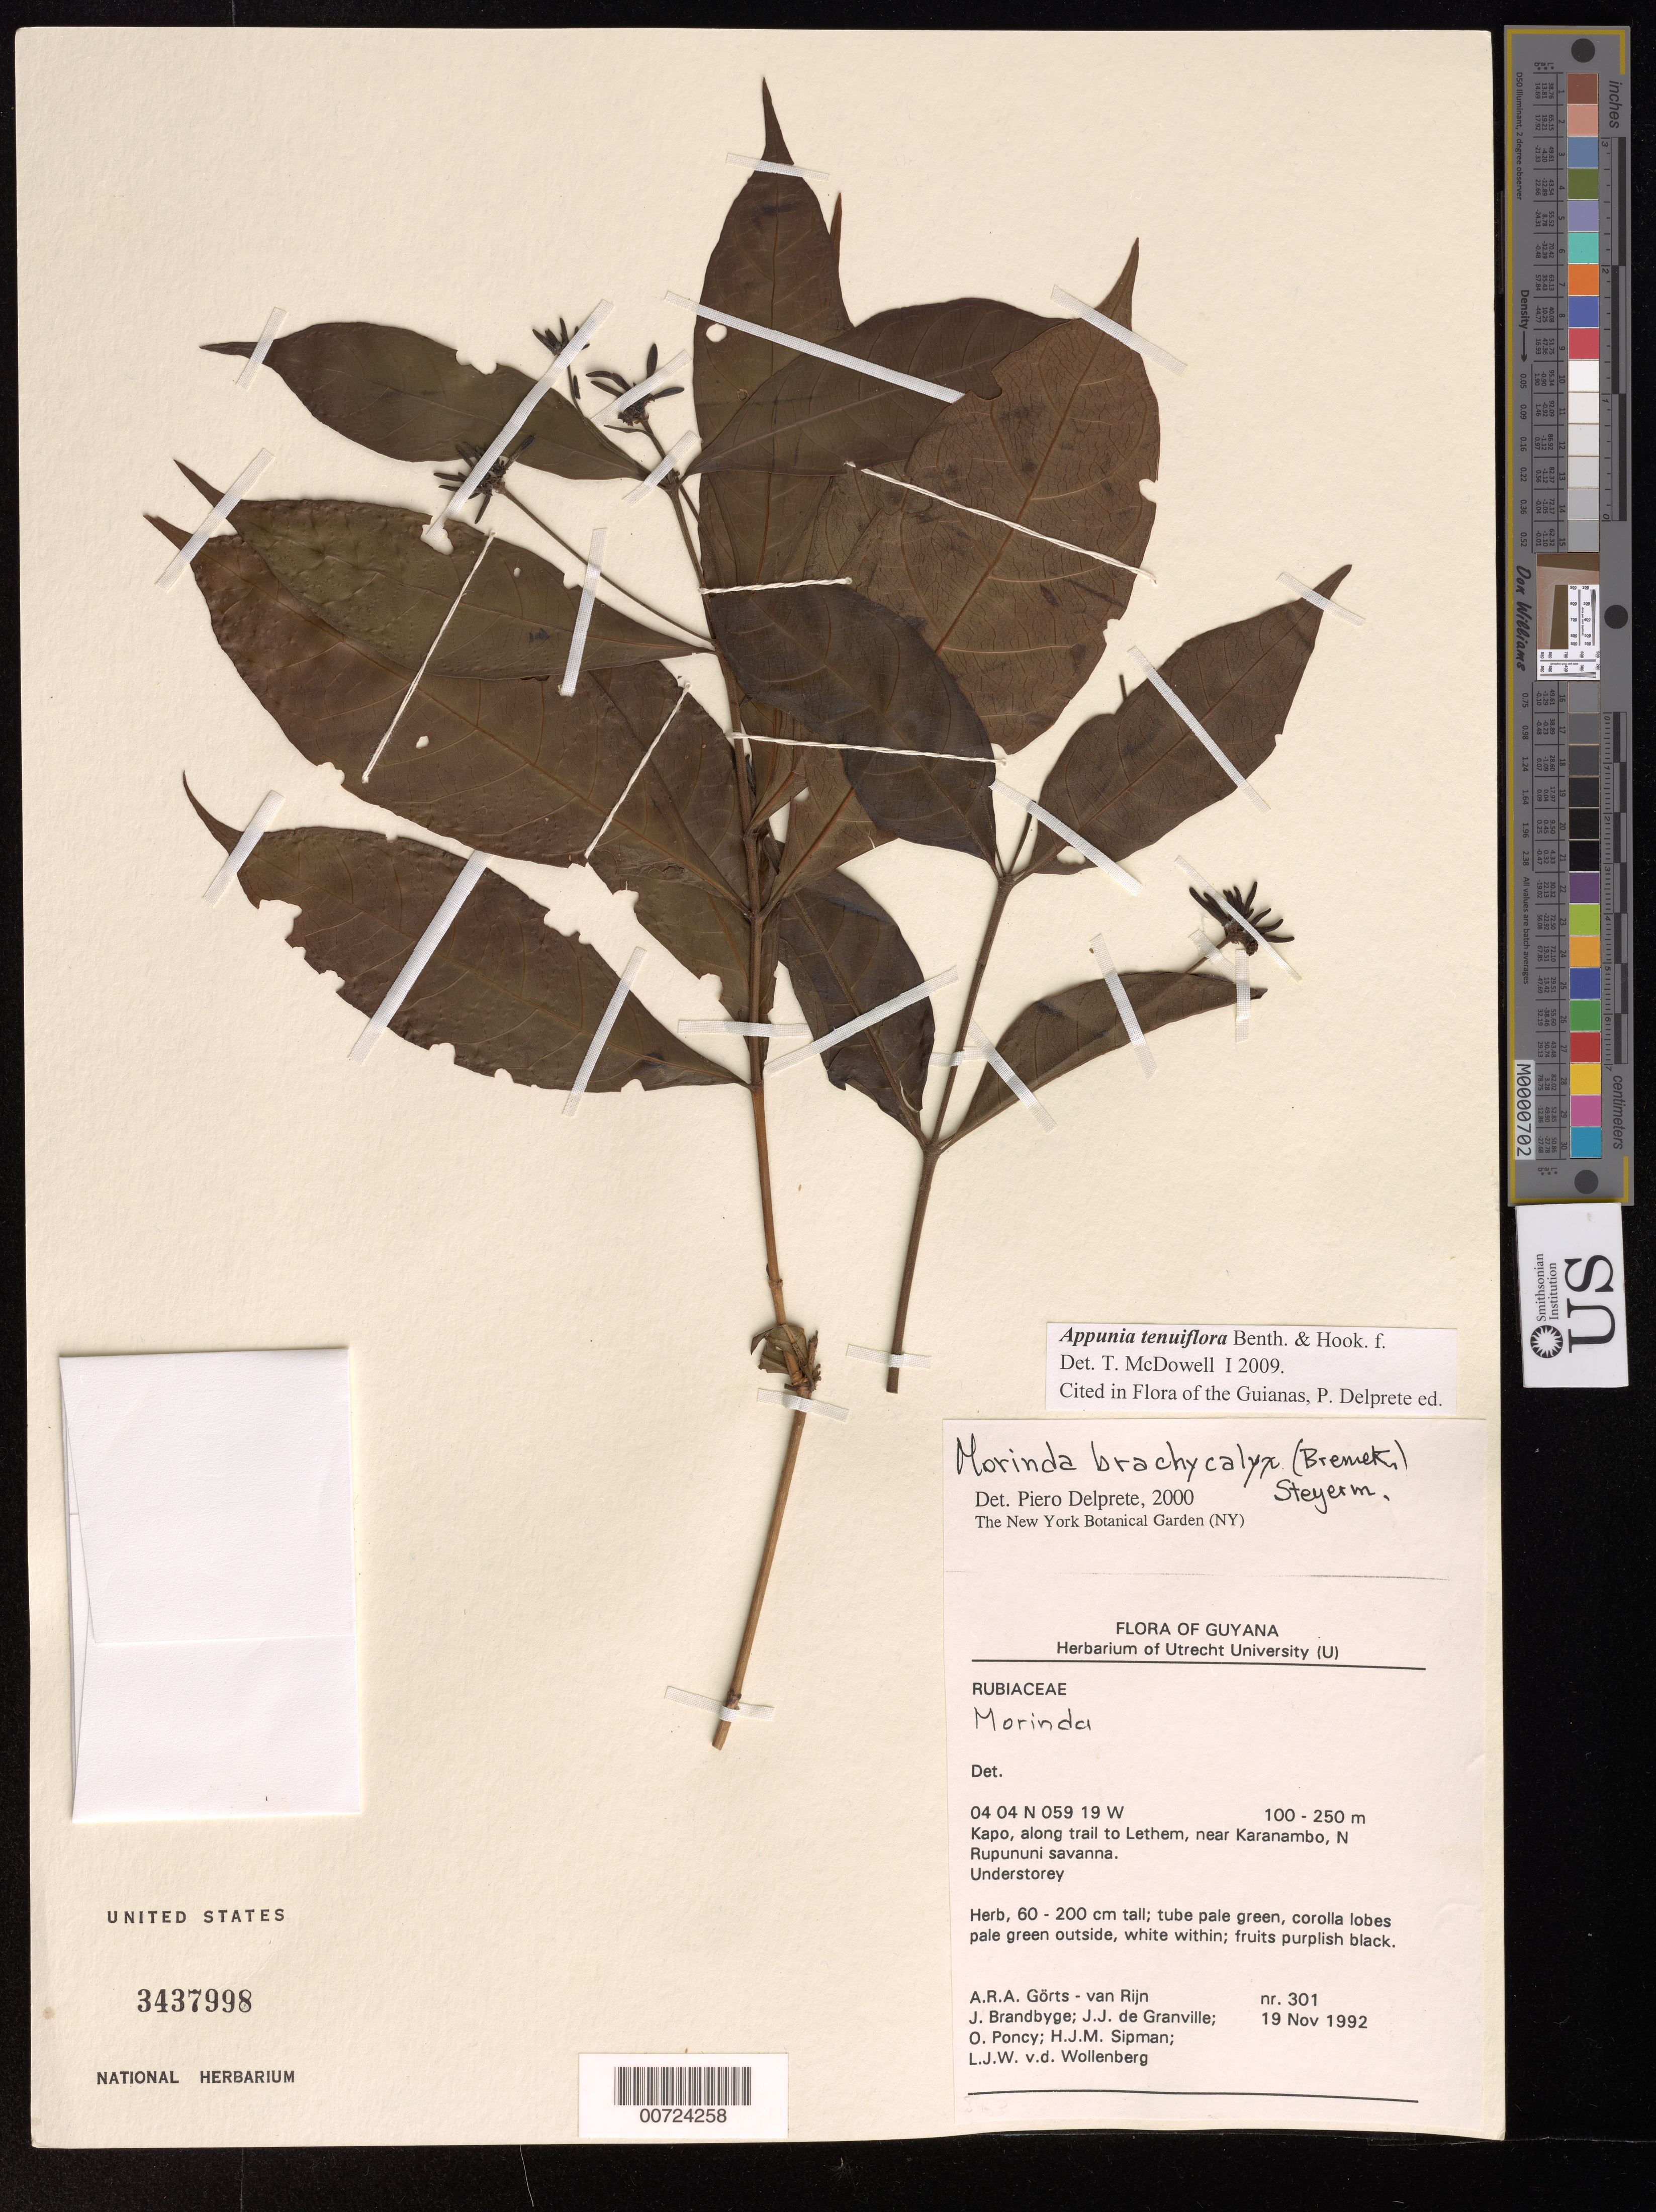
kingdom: Plantae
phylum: Tracheophyta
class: Magnoliopsida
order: Gentianales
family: Rubiaceae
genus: Appunia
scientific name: Appunia tenuiflora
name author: (Benth.) Hook. f. ex B.D. Jacks.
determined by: McDowell, T.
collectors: A. .R. A. Görts-van Rijn, J. Brandbyge, J.-J. de Granville, O. Poncy, H. J. M. Sipman & L. van der Wollenberg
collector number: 301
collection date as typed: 19-Nov-92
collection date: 1992-11-19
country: Guyana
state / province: U. Takutu-U. Essequibo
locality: Kapo, along trail to Lethem, near Karanambo, N. Rupununi Savanna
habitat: Along trail; understory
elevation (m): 100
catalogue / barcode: US 3437998